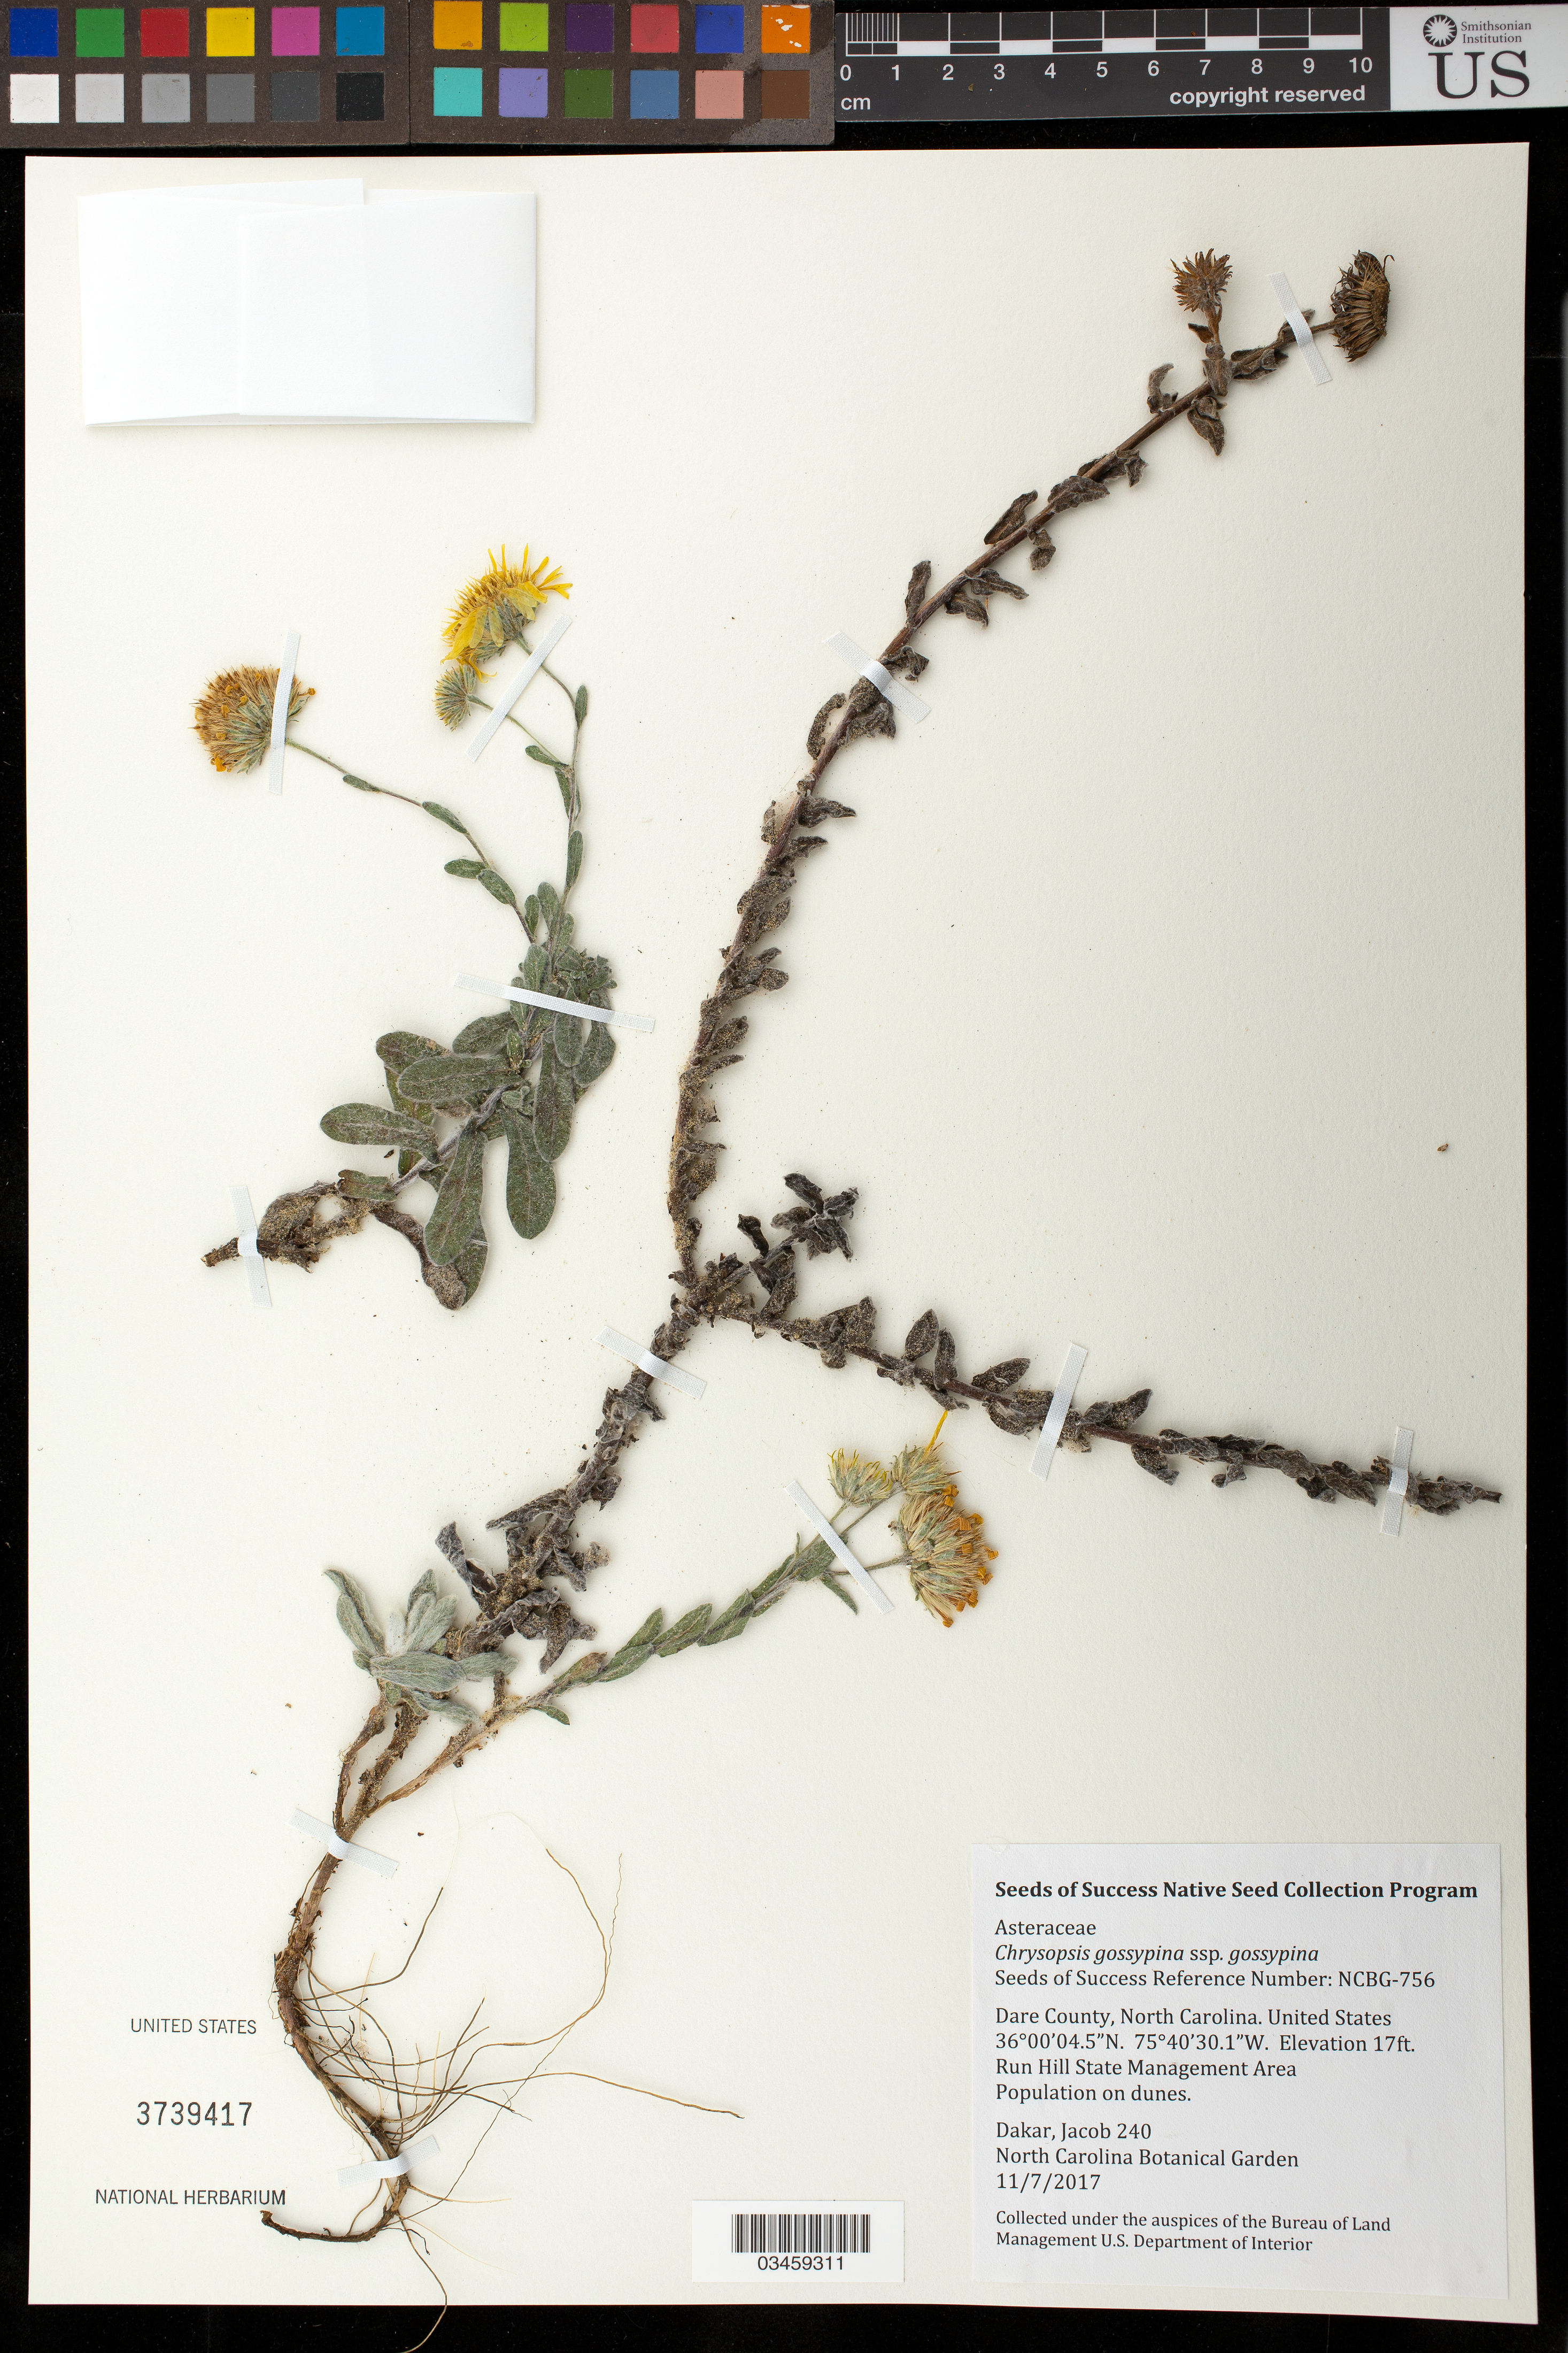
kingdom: Plantae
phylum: Tracheophyta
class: Magnoliopsida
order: Asterales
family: Asteraceae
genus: Chrysopsis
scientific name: Chrysopsis gossypina subsp. gossypina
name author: (Michx.) Elliott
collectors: J. Dakar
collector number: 240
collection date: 2017-11-07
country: United States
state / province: North Carolina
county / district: Dare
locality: Run Hill State Management Area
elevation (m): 5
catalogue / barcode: US 3739417